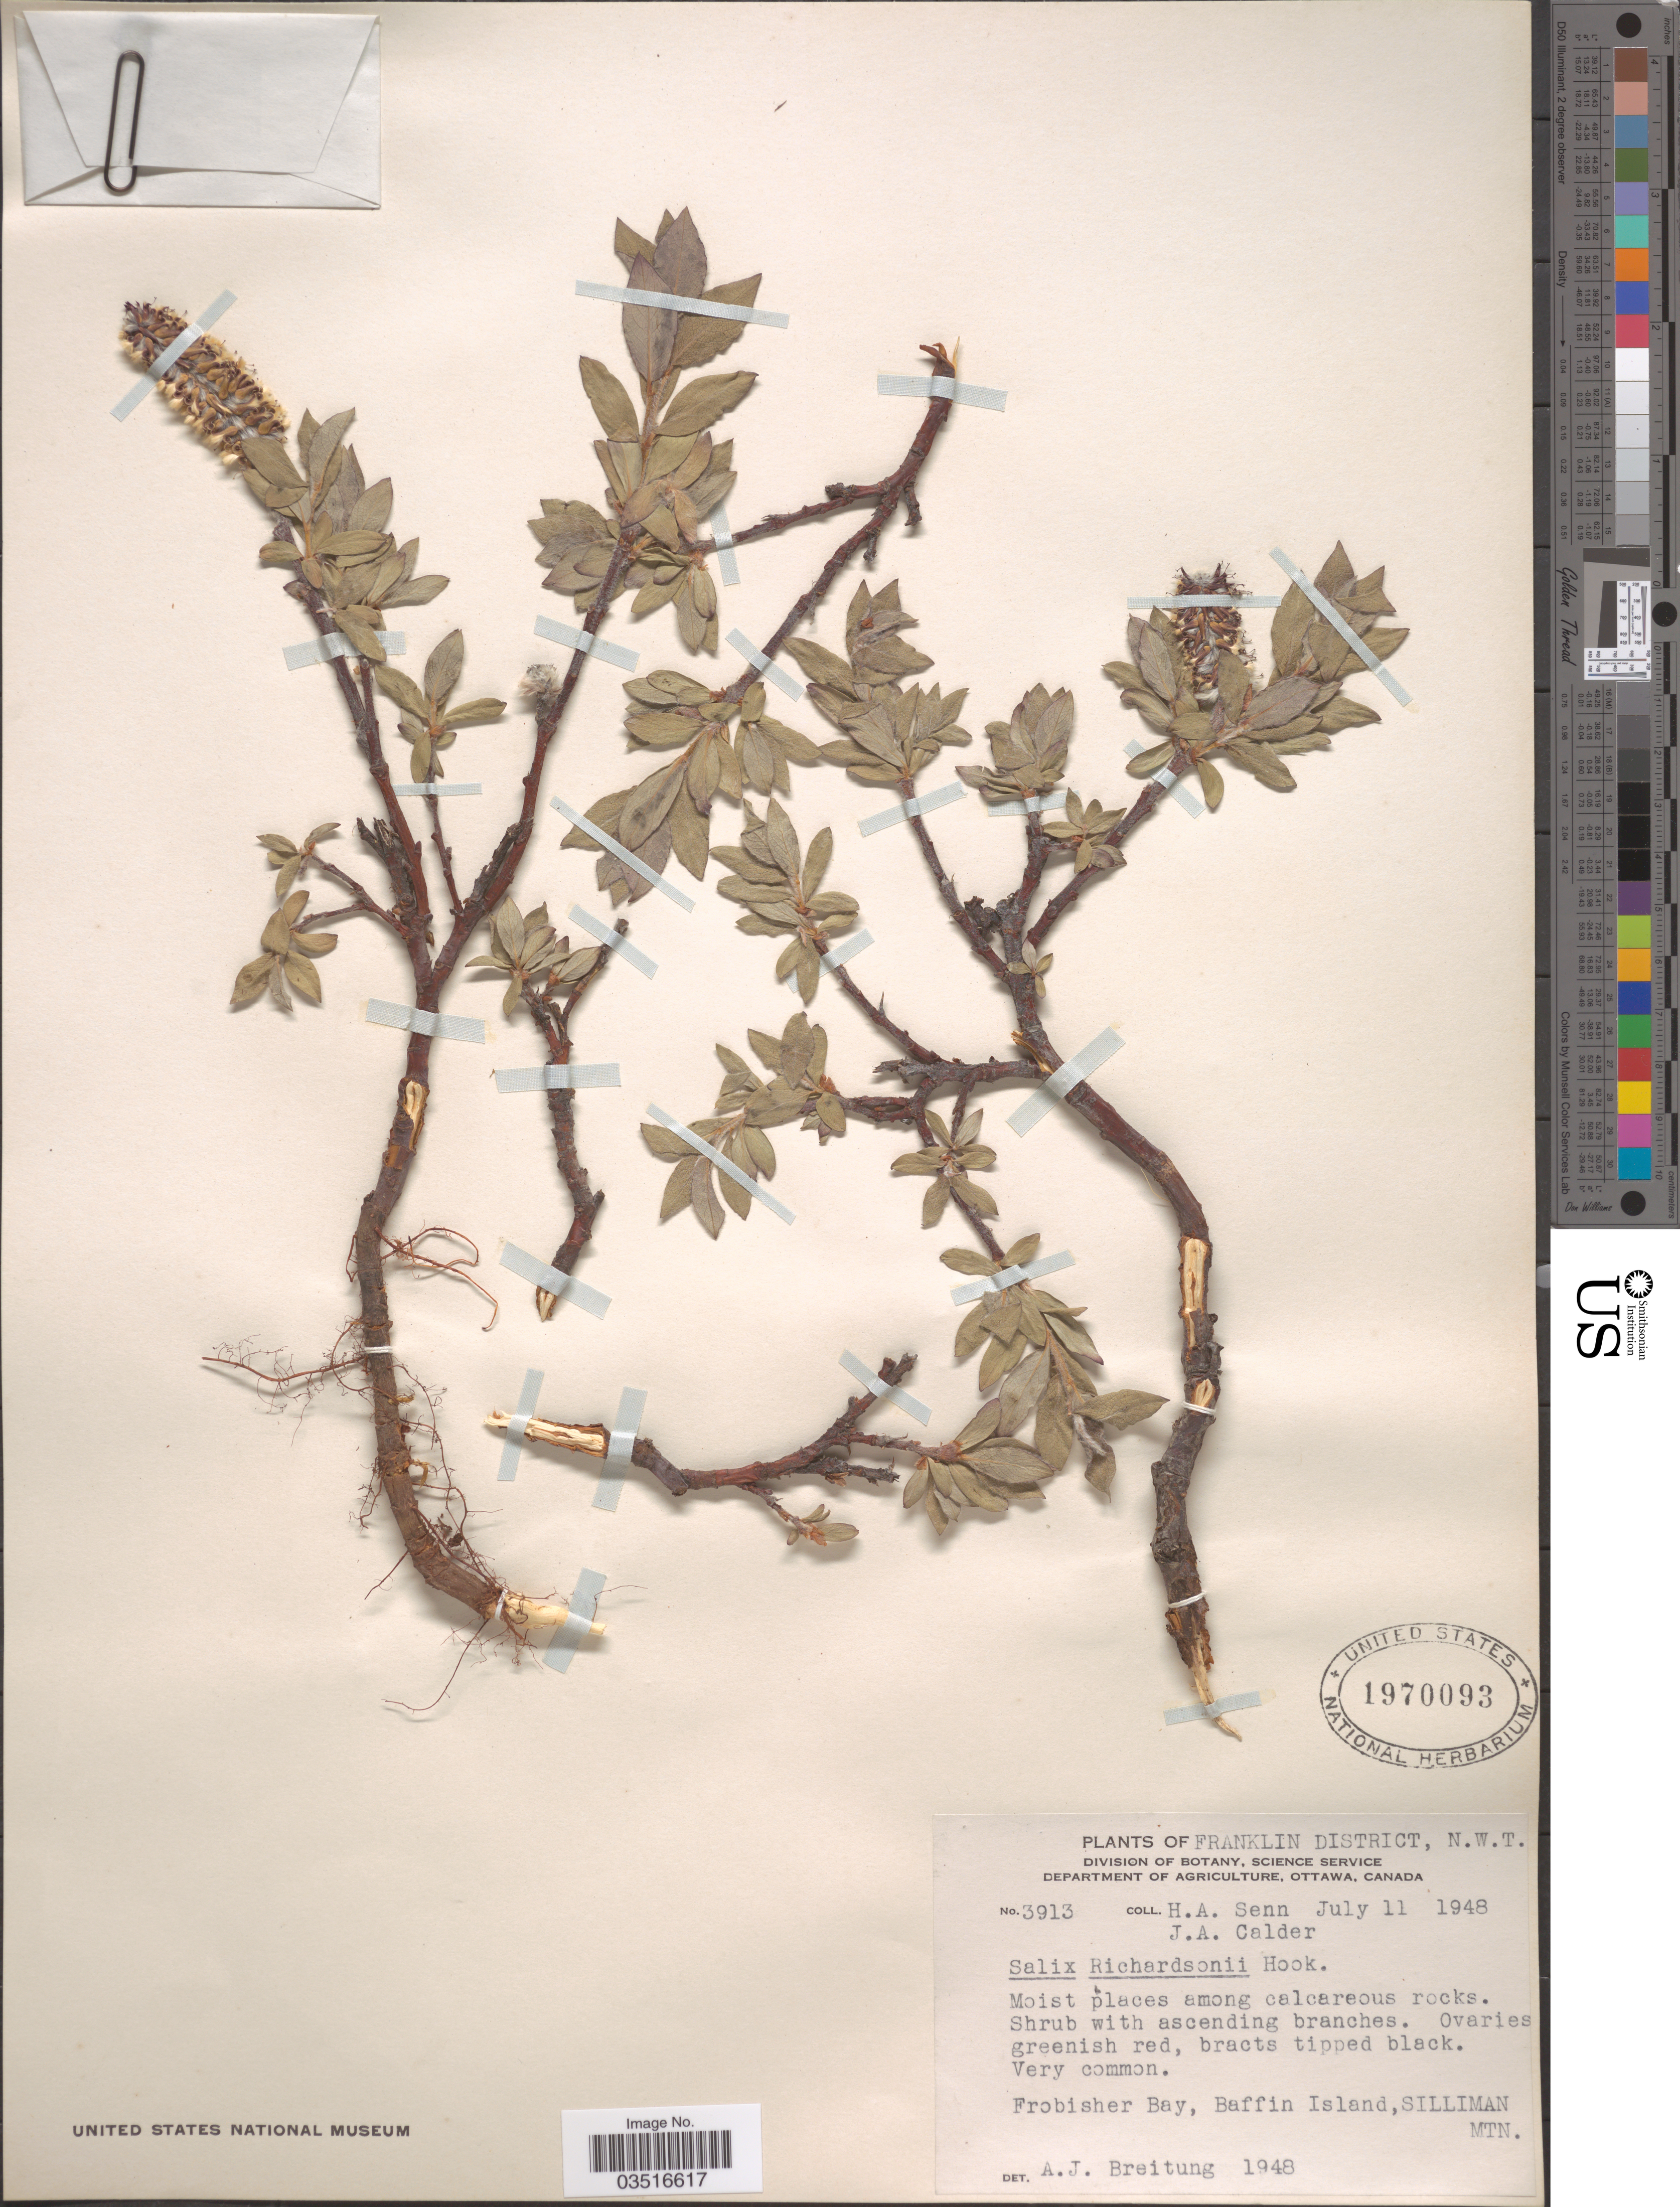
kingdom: Plantae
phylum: Tracheophyta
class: Magnoliopsida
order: Malpighiales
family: Salicaceae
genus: Salix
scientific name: Salix richardsonii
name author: Hook.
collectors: H. Senn & J. A. Calder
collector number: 3913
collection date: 1948-07-11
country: Canada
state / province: Northwest Territories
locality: Franklin District. Frobisher Bay, Baffin Island, Silliman Mtn.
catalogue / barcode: US 1970093